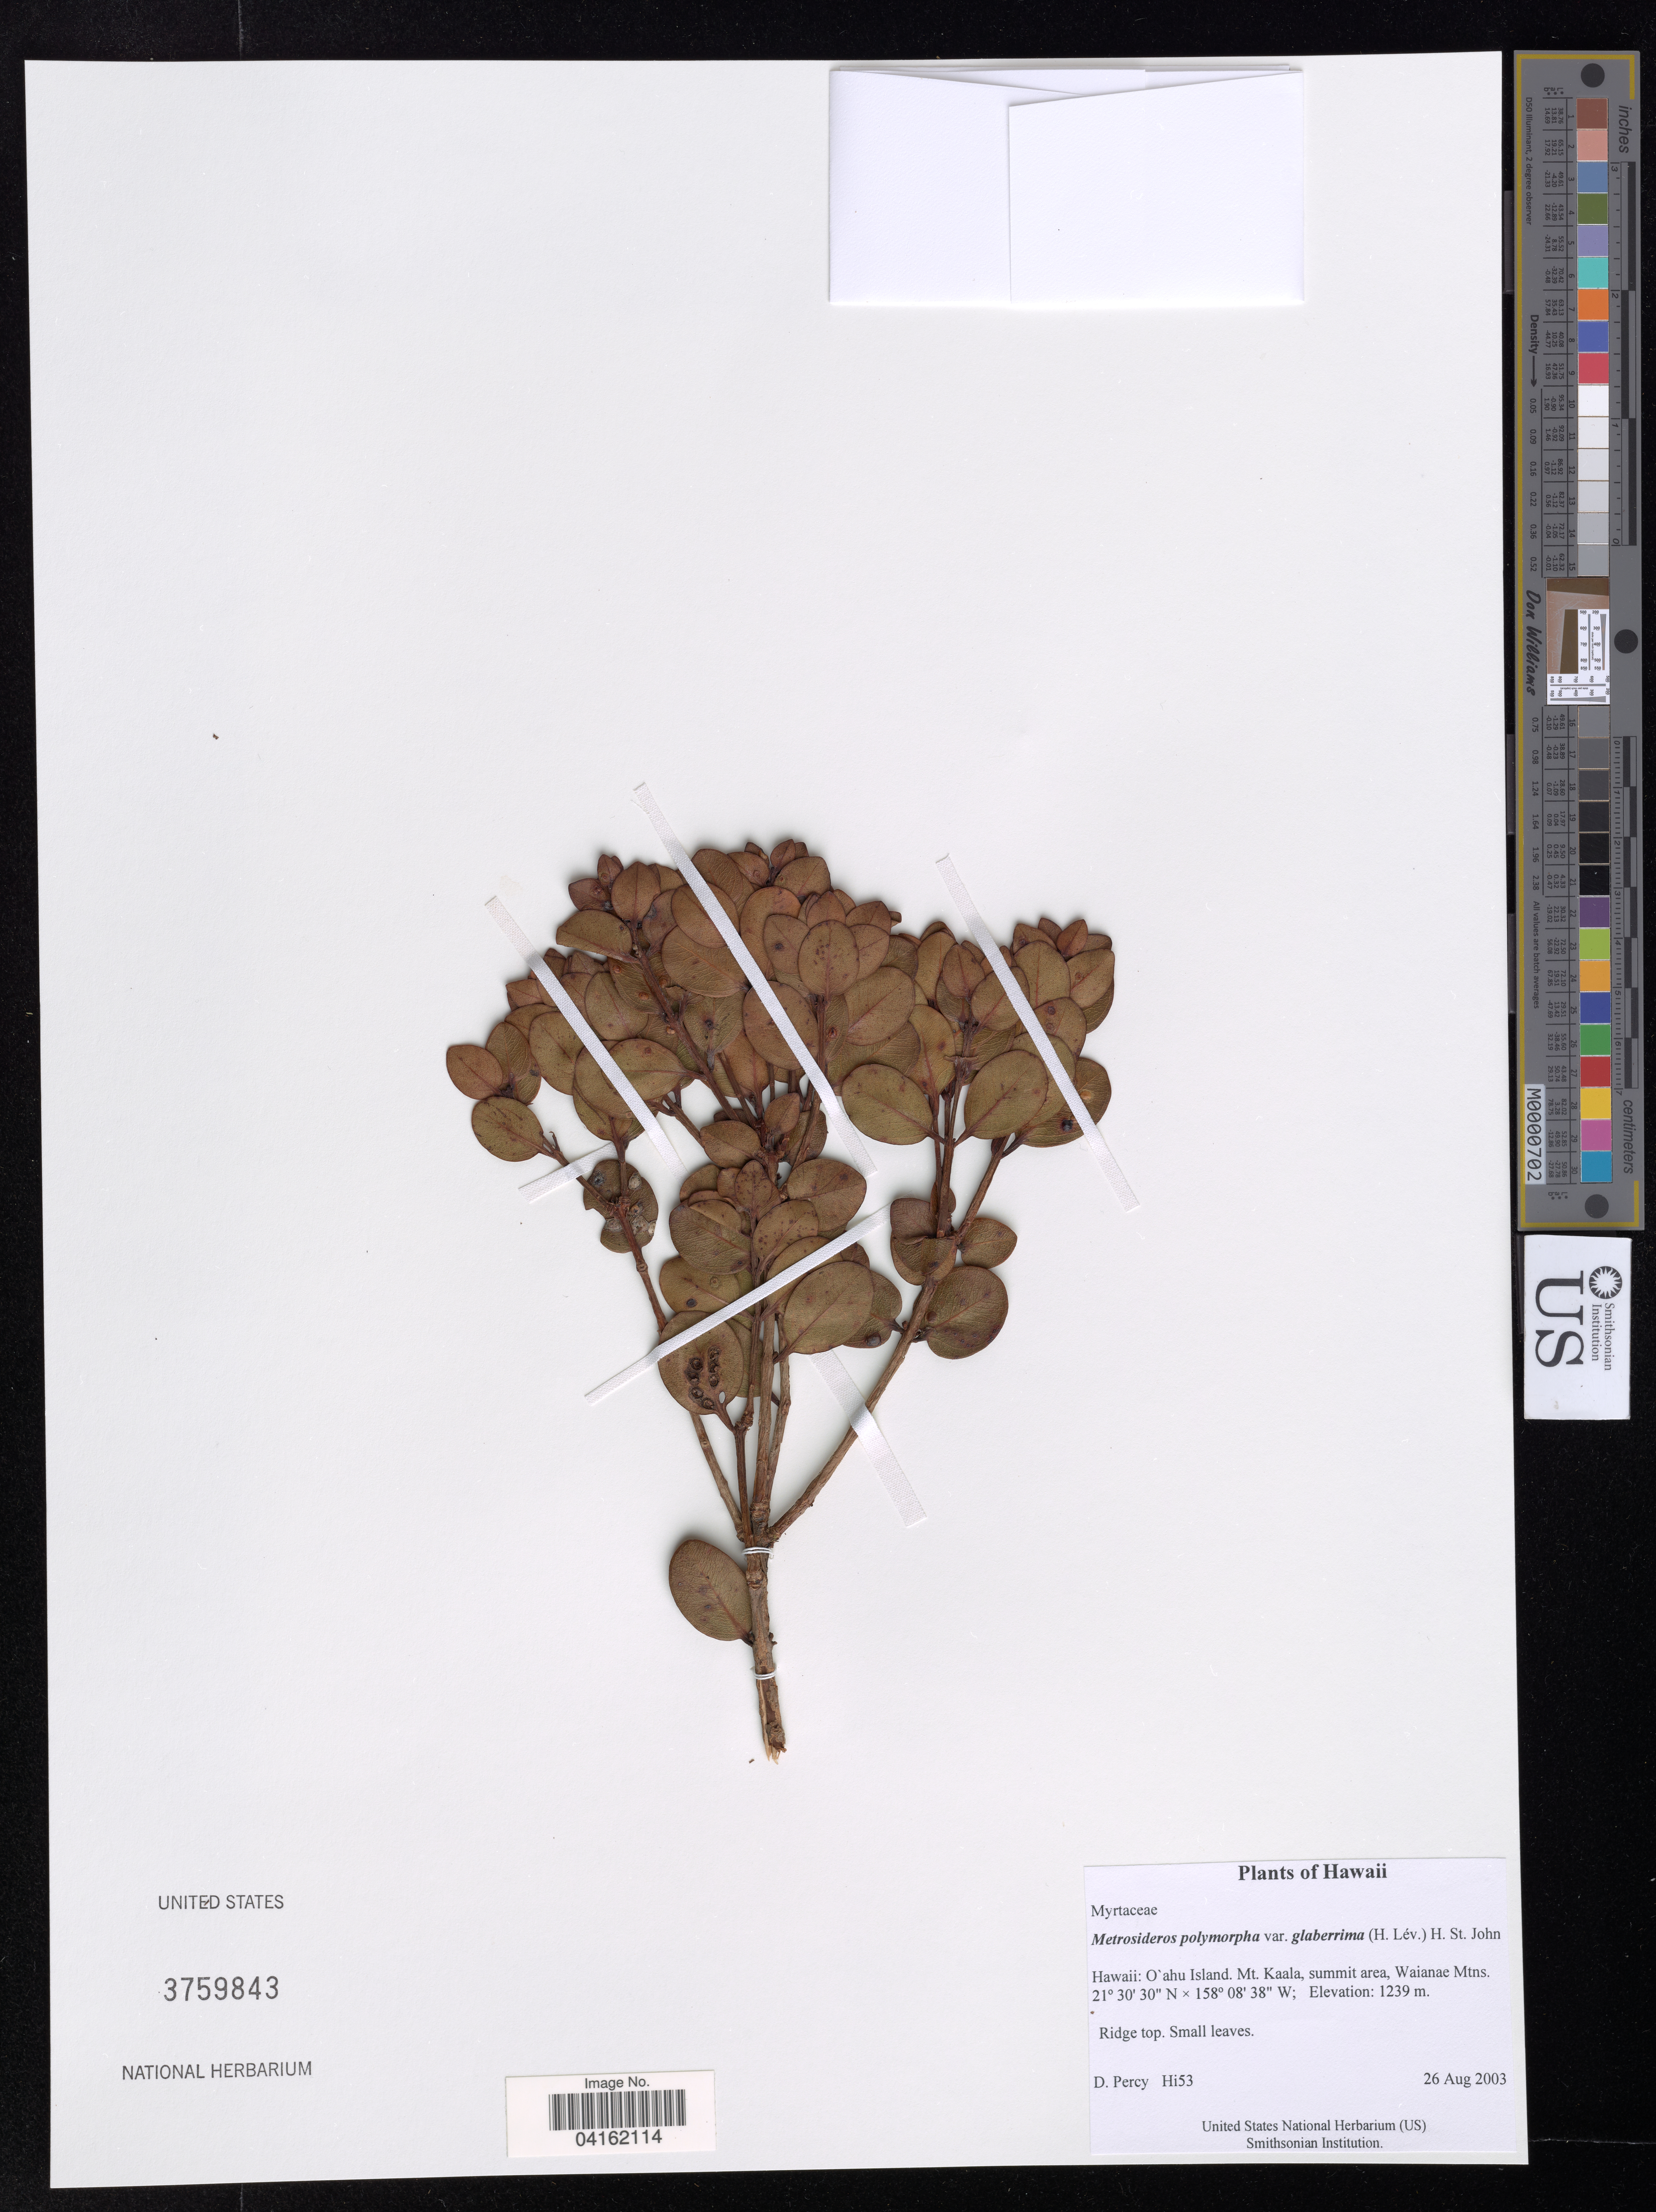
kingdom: Plantae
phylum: Tracheophyta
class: Magnoliopsida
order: Myrtales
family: Myrtaceae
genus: Metrosideros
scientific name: Metrosideros polymorpha var. glaberrima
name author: (H. Lév.) H. St. John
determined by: Percy, D. M.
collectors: D. Percy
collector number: Hi53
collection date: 2003-08-26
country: United States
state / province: Hawaii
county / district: Honolulu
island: Oahu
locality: Mt. Kaala, summit area, Waianae Mtns.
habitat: Ridge top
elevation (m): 1239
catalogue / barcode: US 3759843